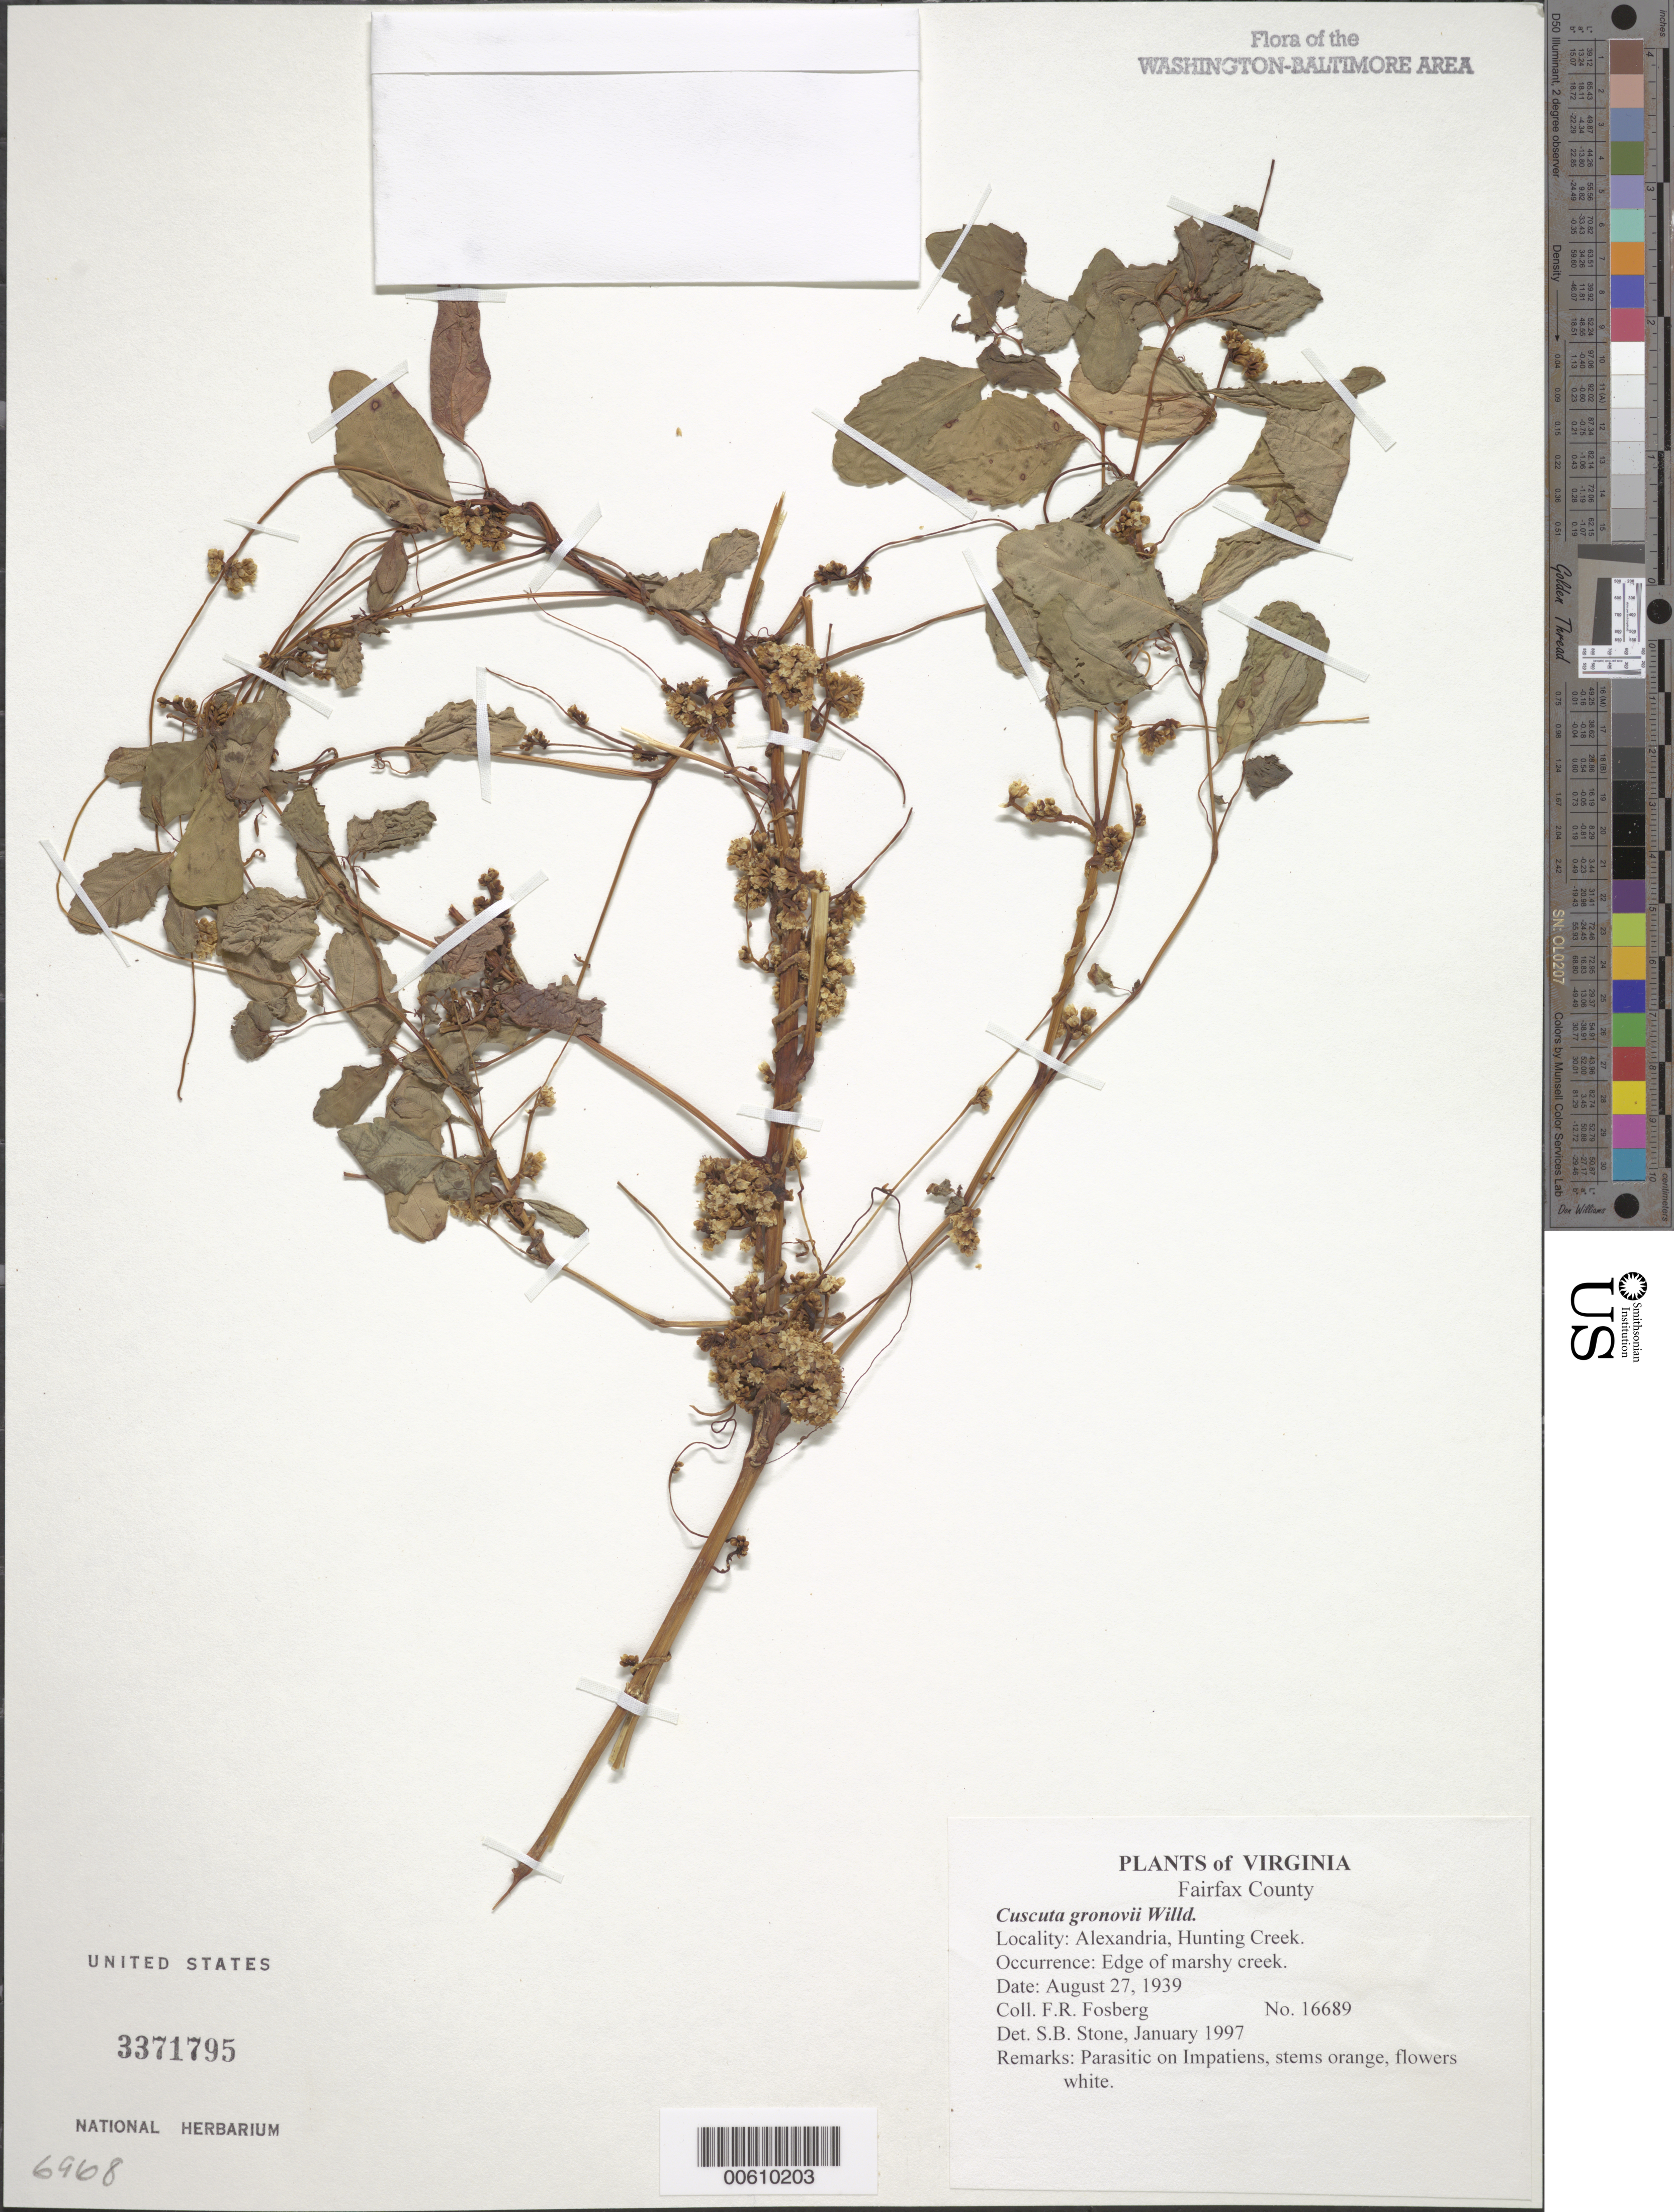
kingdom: Plantae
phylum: Tracheophyta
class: Magnoliopsida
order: Solanales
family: Convolvulaceae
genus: Cuscuta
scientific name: Cuscuta gronovii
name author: Willd. ex Schult.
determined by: Stone, S. B.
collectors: F. R. Fosberg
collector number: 16689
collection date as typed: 27 Aug 1939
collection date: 1939-08-27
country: United States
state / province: Virginia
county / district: City of Alexandria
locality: Alexandria, Hunting Creek.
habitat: Edge of marshy creek.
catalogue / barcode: US 3371795